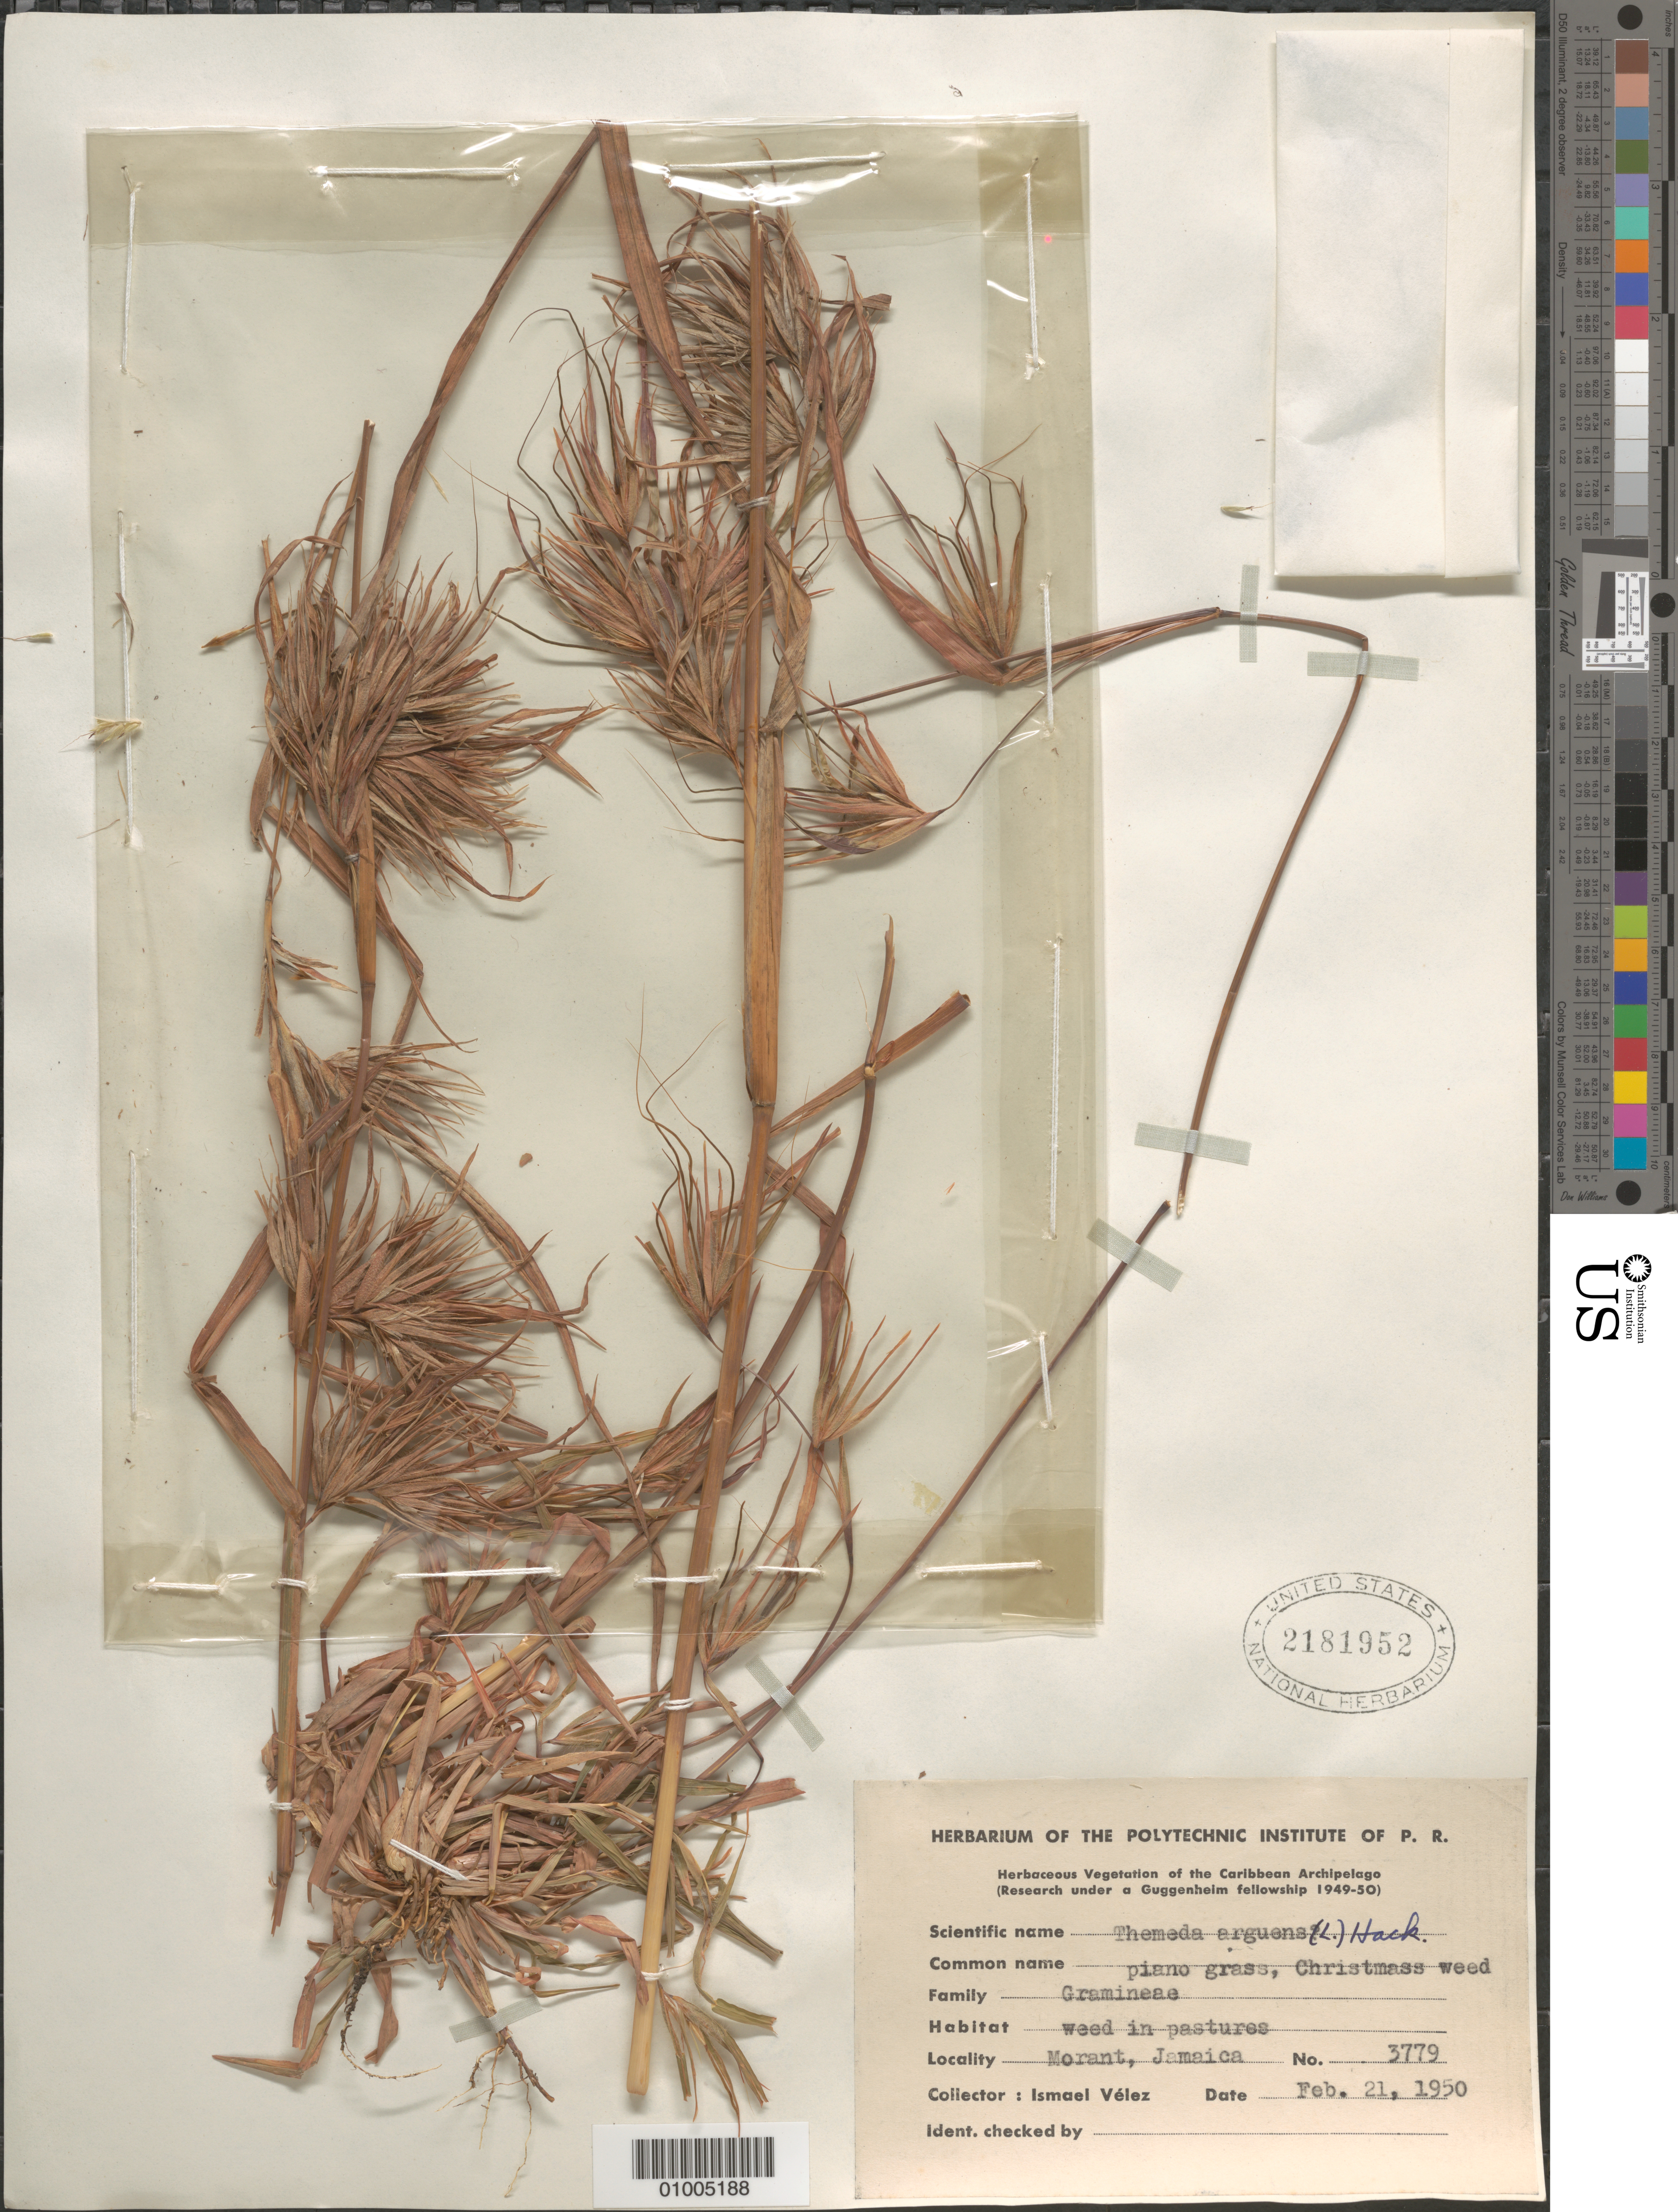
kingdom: Plantae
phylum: Tracheophyta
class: Liliopsida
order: Poales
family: Poaceae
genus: Themeda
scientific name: Themeda arguens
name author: (L.) Hack.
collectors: I. Velez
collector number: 3779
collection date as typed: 21 Feb 1950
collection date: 1950-02-21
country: Jamaica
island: Jamaica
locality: weed in pastures. Morant,Jamaica. Herbaceous Vegetation of the Caribbean Archipelago.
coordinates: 0 N, 0 E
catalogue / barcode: US 2181952